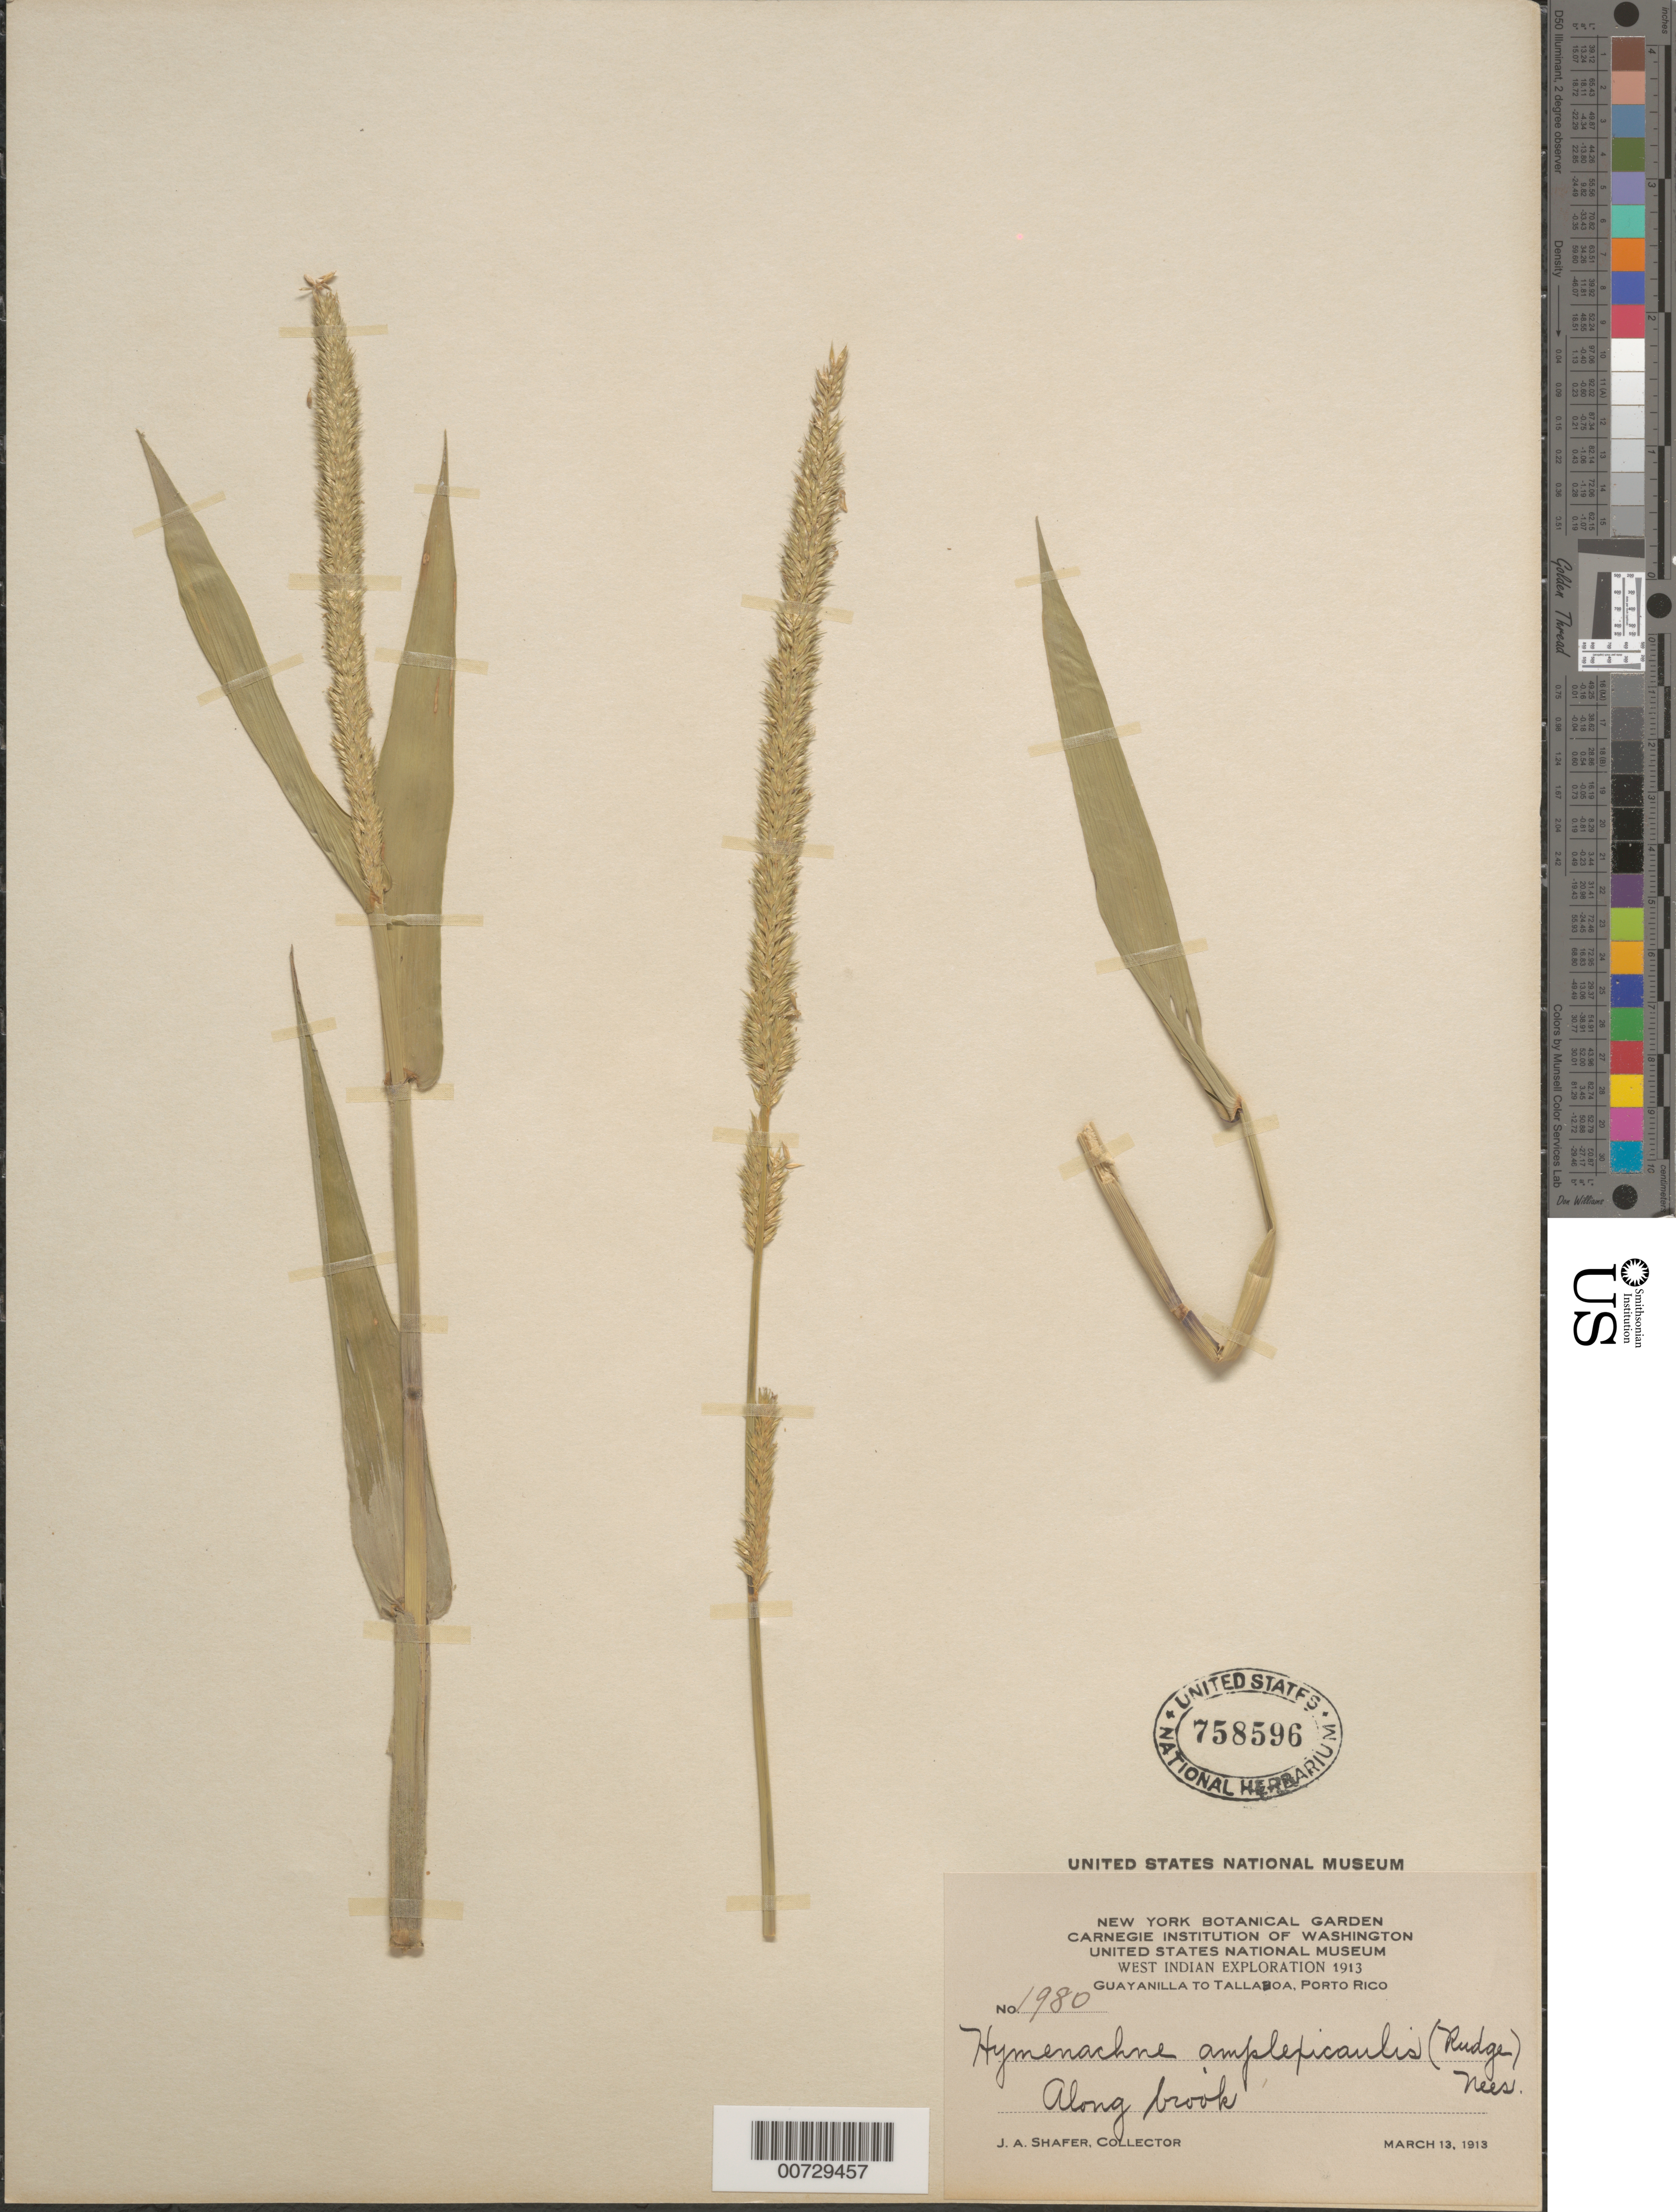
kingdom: Plantae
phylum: Tracheophyta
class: Liliopsida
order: Poales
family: Poaceae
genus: Hymenachne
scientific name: Hymenachne amplexicaulis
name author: (Rudge) Nees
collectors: J. A. Shafer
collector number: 1980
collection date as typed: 13 Mar 1913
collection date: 1913-03-13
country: Puerto Rico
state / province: Guayanilla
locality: Guayanilla to Tallaboa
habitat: Along brook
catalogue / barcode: US 758596